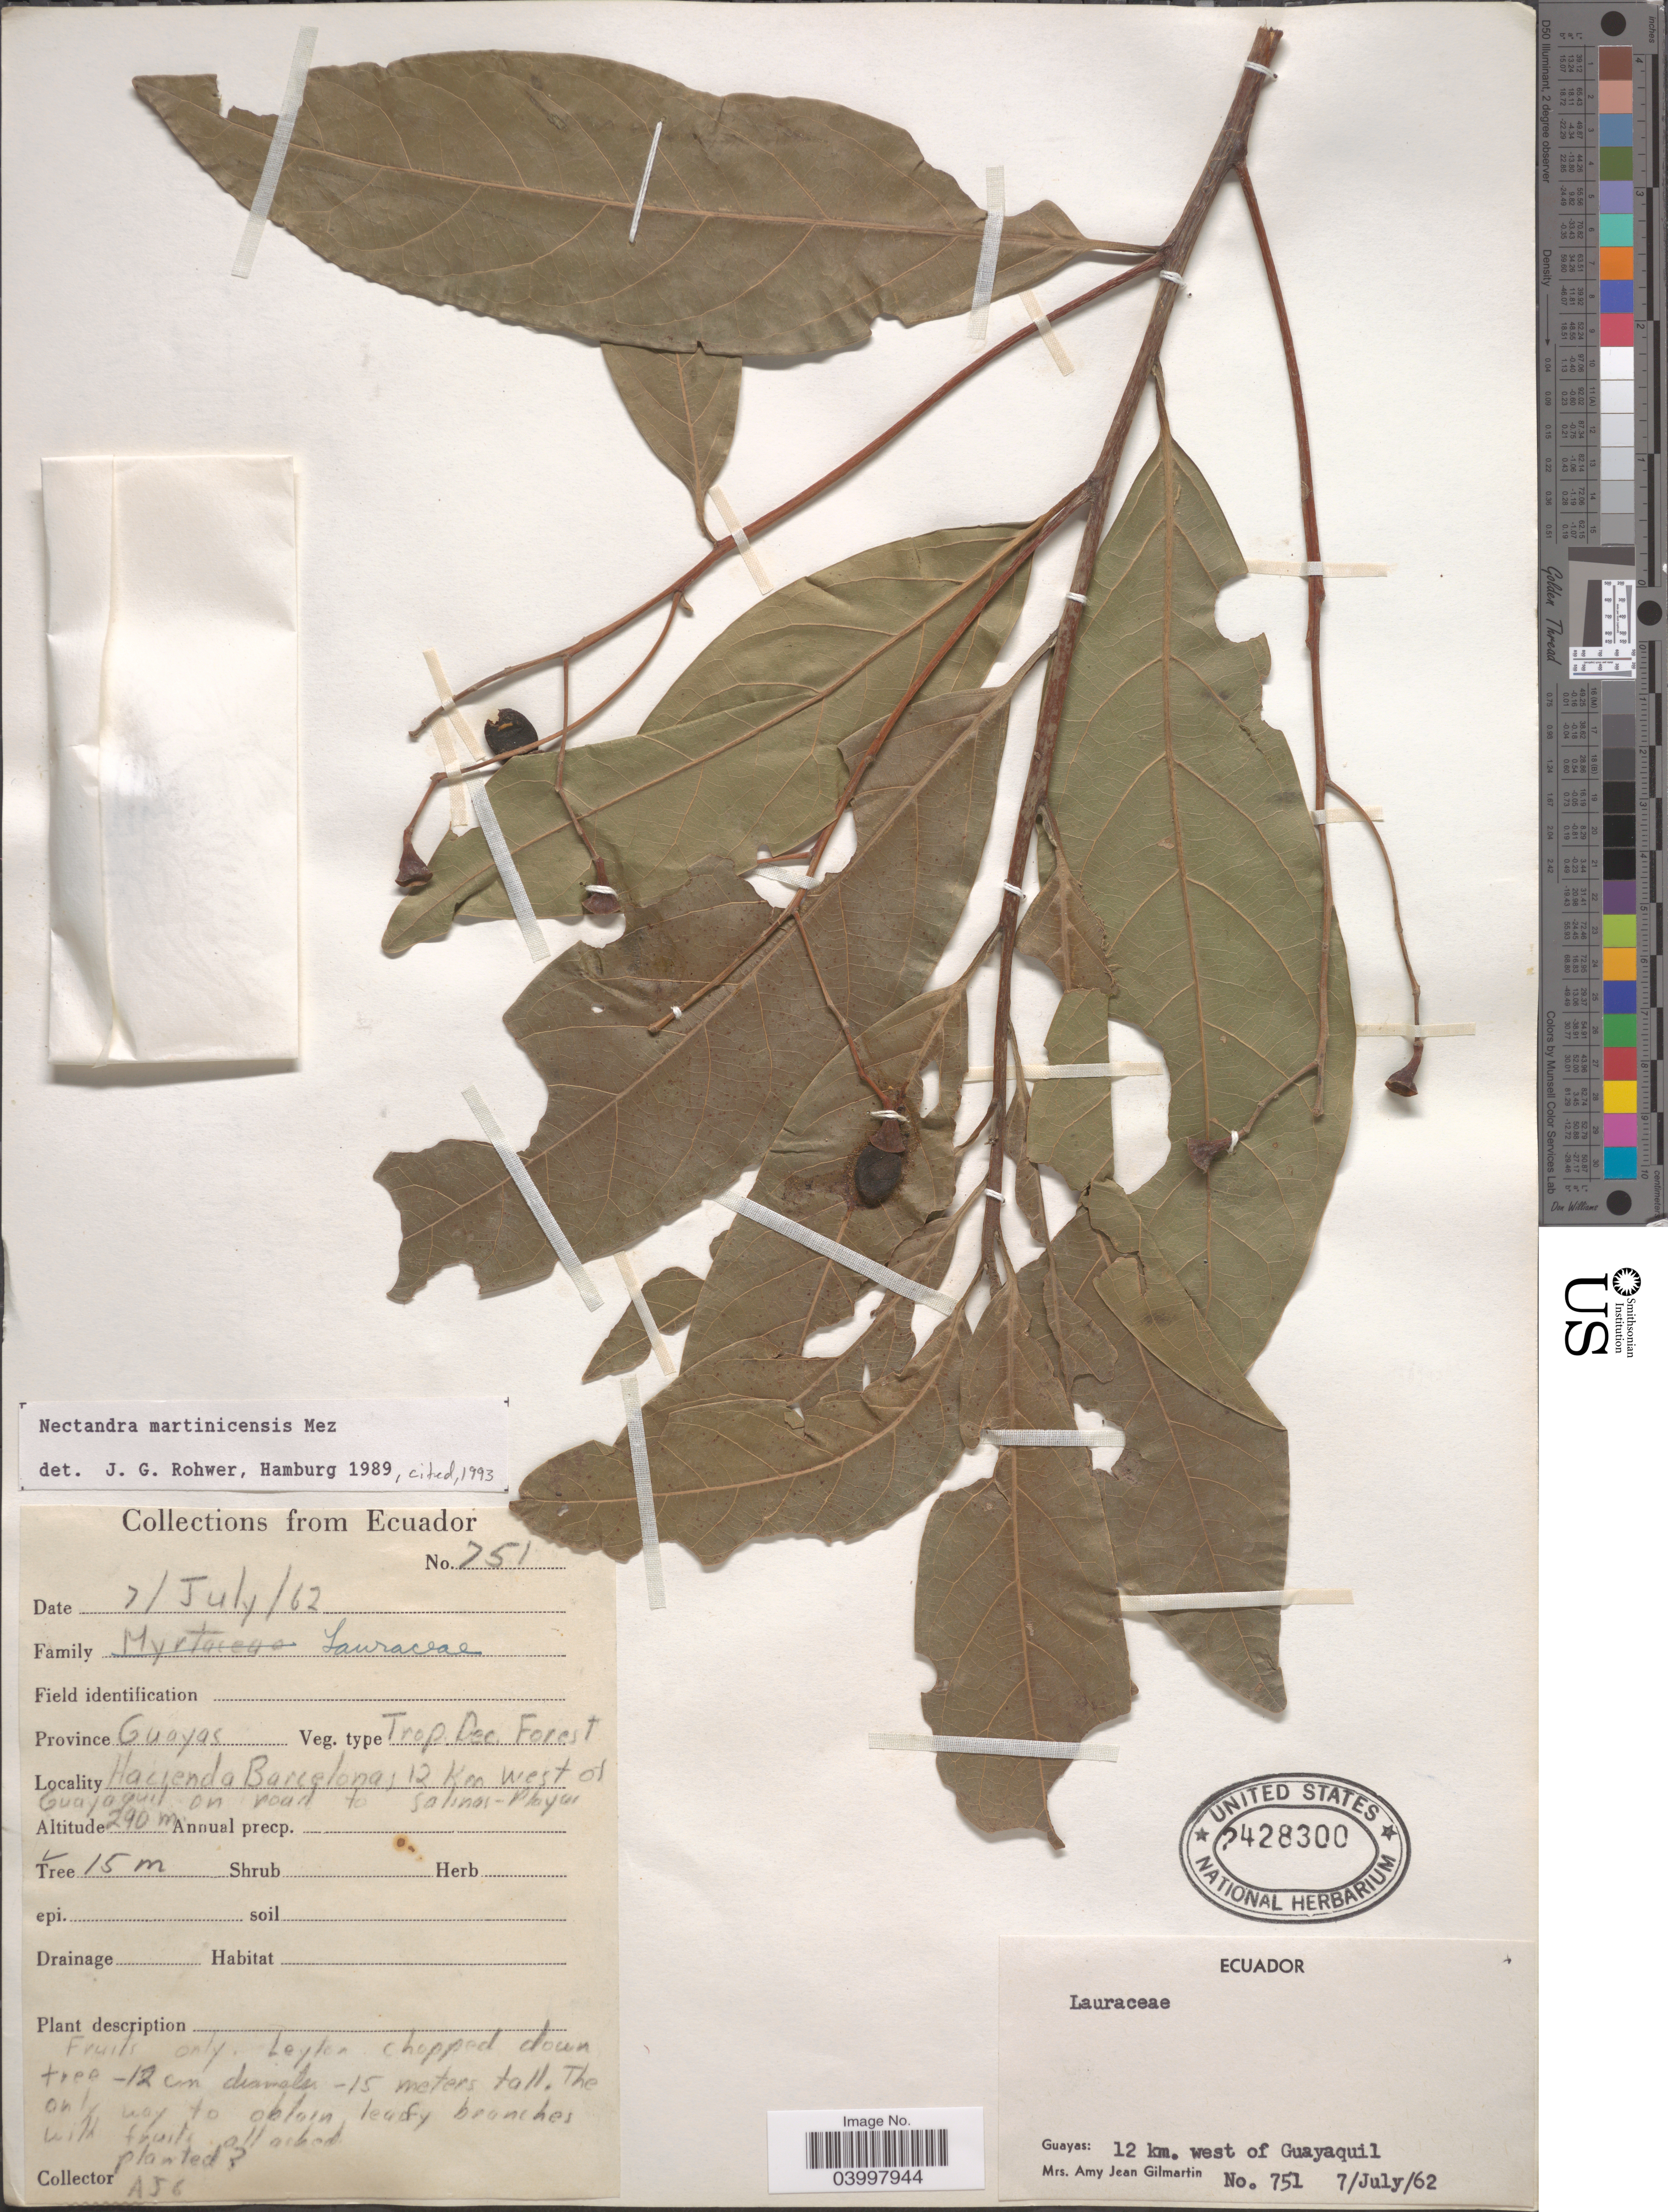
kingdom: Plantae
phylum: Tracheophyta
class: Magnoliopsida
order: Laurales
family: Lauraceae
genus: Nectandra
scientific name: Nectandra martinicensis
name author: Mez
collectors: A. Gilmartin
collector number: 751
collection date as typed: Transcribed d/m/y: 7/7/62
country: Ecuador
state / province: Guayas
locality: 12 km. west of Guayaquil. Trop. Dec. Forest. Hacienda Barcelona; 12 Km West of Guayaquil on road to Salinas-Playas.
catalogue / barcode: US 2428300